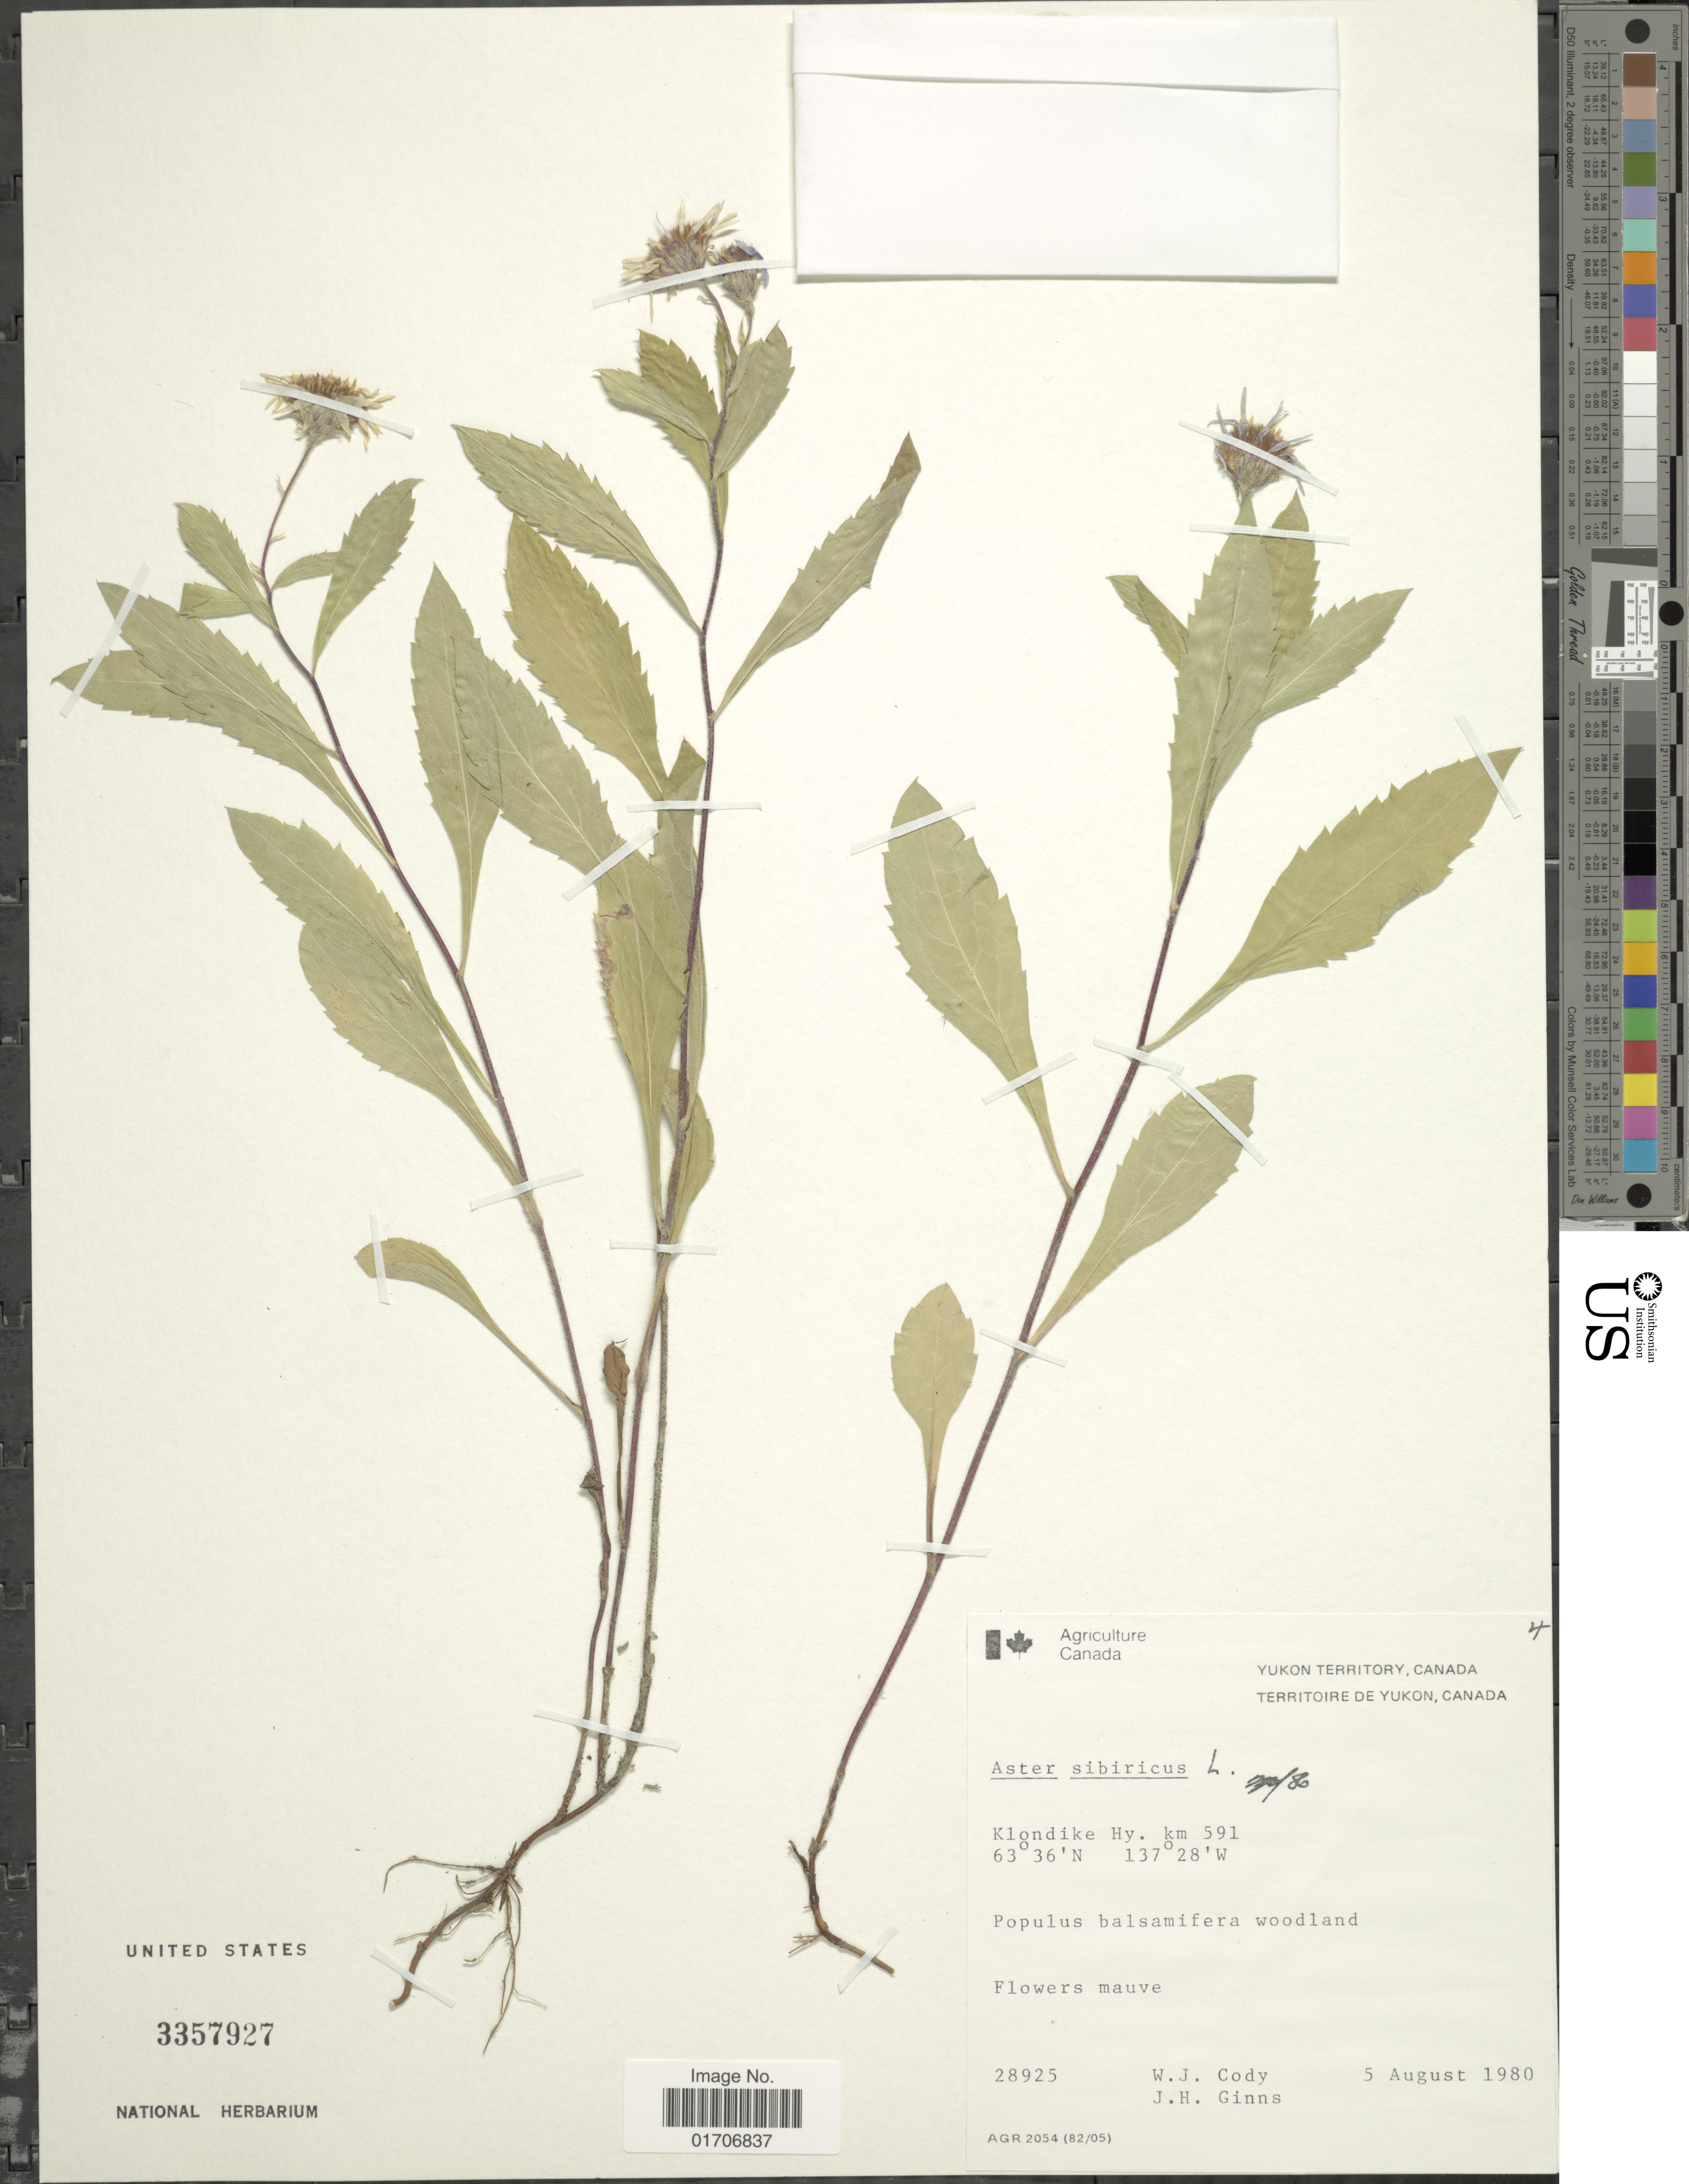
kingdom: Plantae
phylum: Tracheophyta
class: Magnoliopsida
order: Asterales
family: Asteraceae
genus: Eurybia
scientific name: Eurybia sibirica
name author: (L.) G.L. Nesom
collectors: W. Cody & J. Ginns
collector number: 28925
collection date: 1980-08-05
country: Canada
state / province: Yukon Territory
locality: Klondike Hy. km 591.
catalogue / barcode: US 3357927